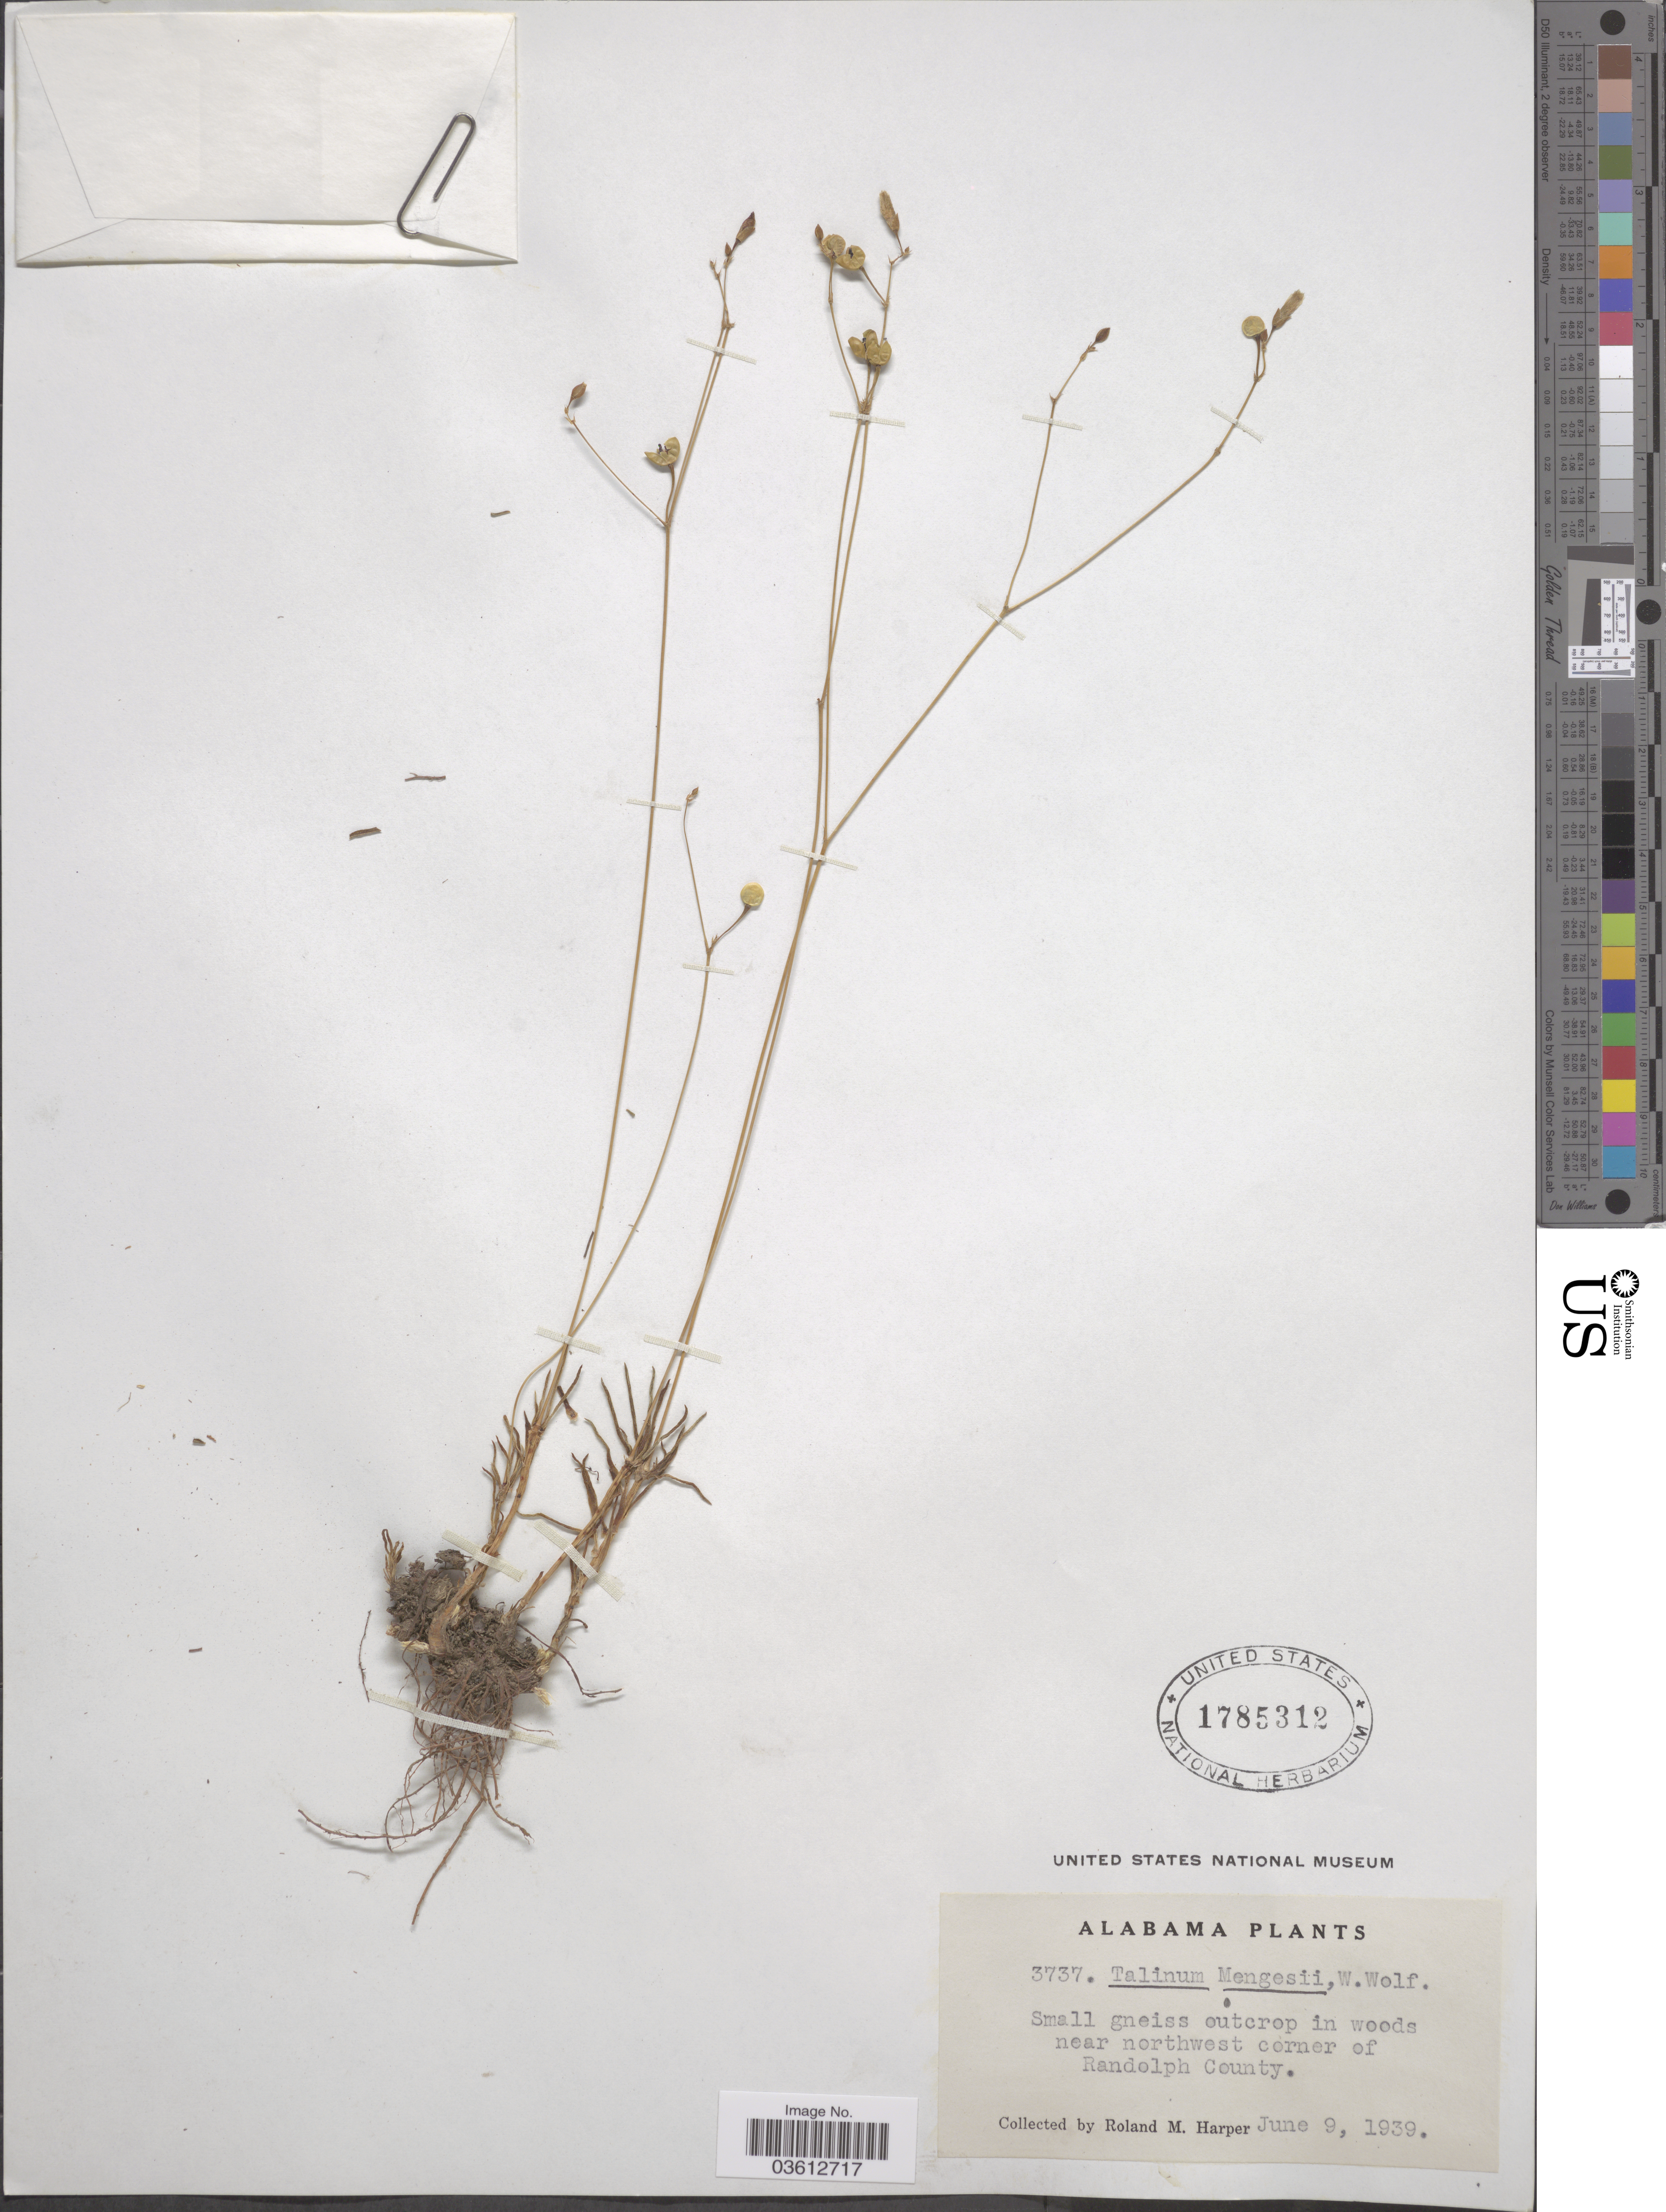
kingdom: Plantae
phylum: Tracheophyta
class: Magnoliopsida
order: Caryophyllales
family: Talinaceae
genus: Talinum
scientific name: Talinum mengesii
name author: W. Wolf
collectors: R. M. Harper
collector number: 3737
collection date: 1939-06-09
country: United States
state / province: Alabama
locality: Near northwest corner of Randolph County.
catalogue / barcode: US 1785312